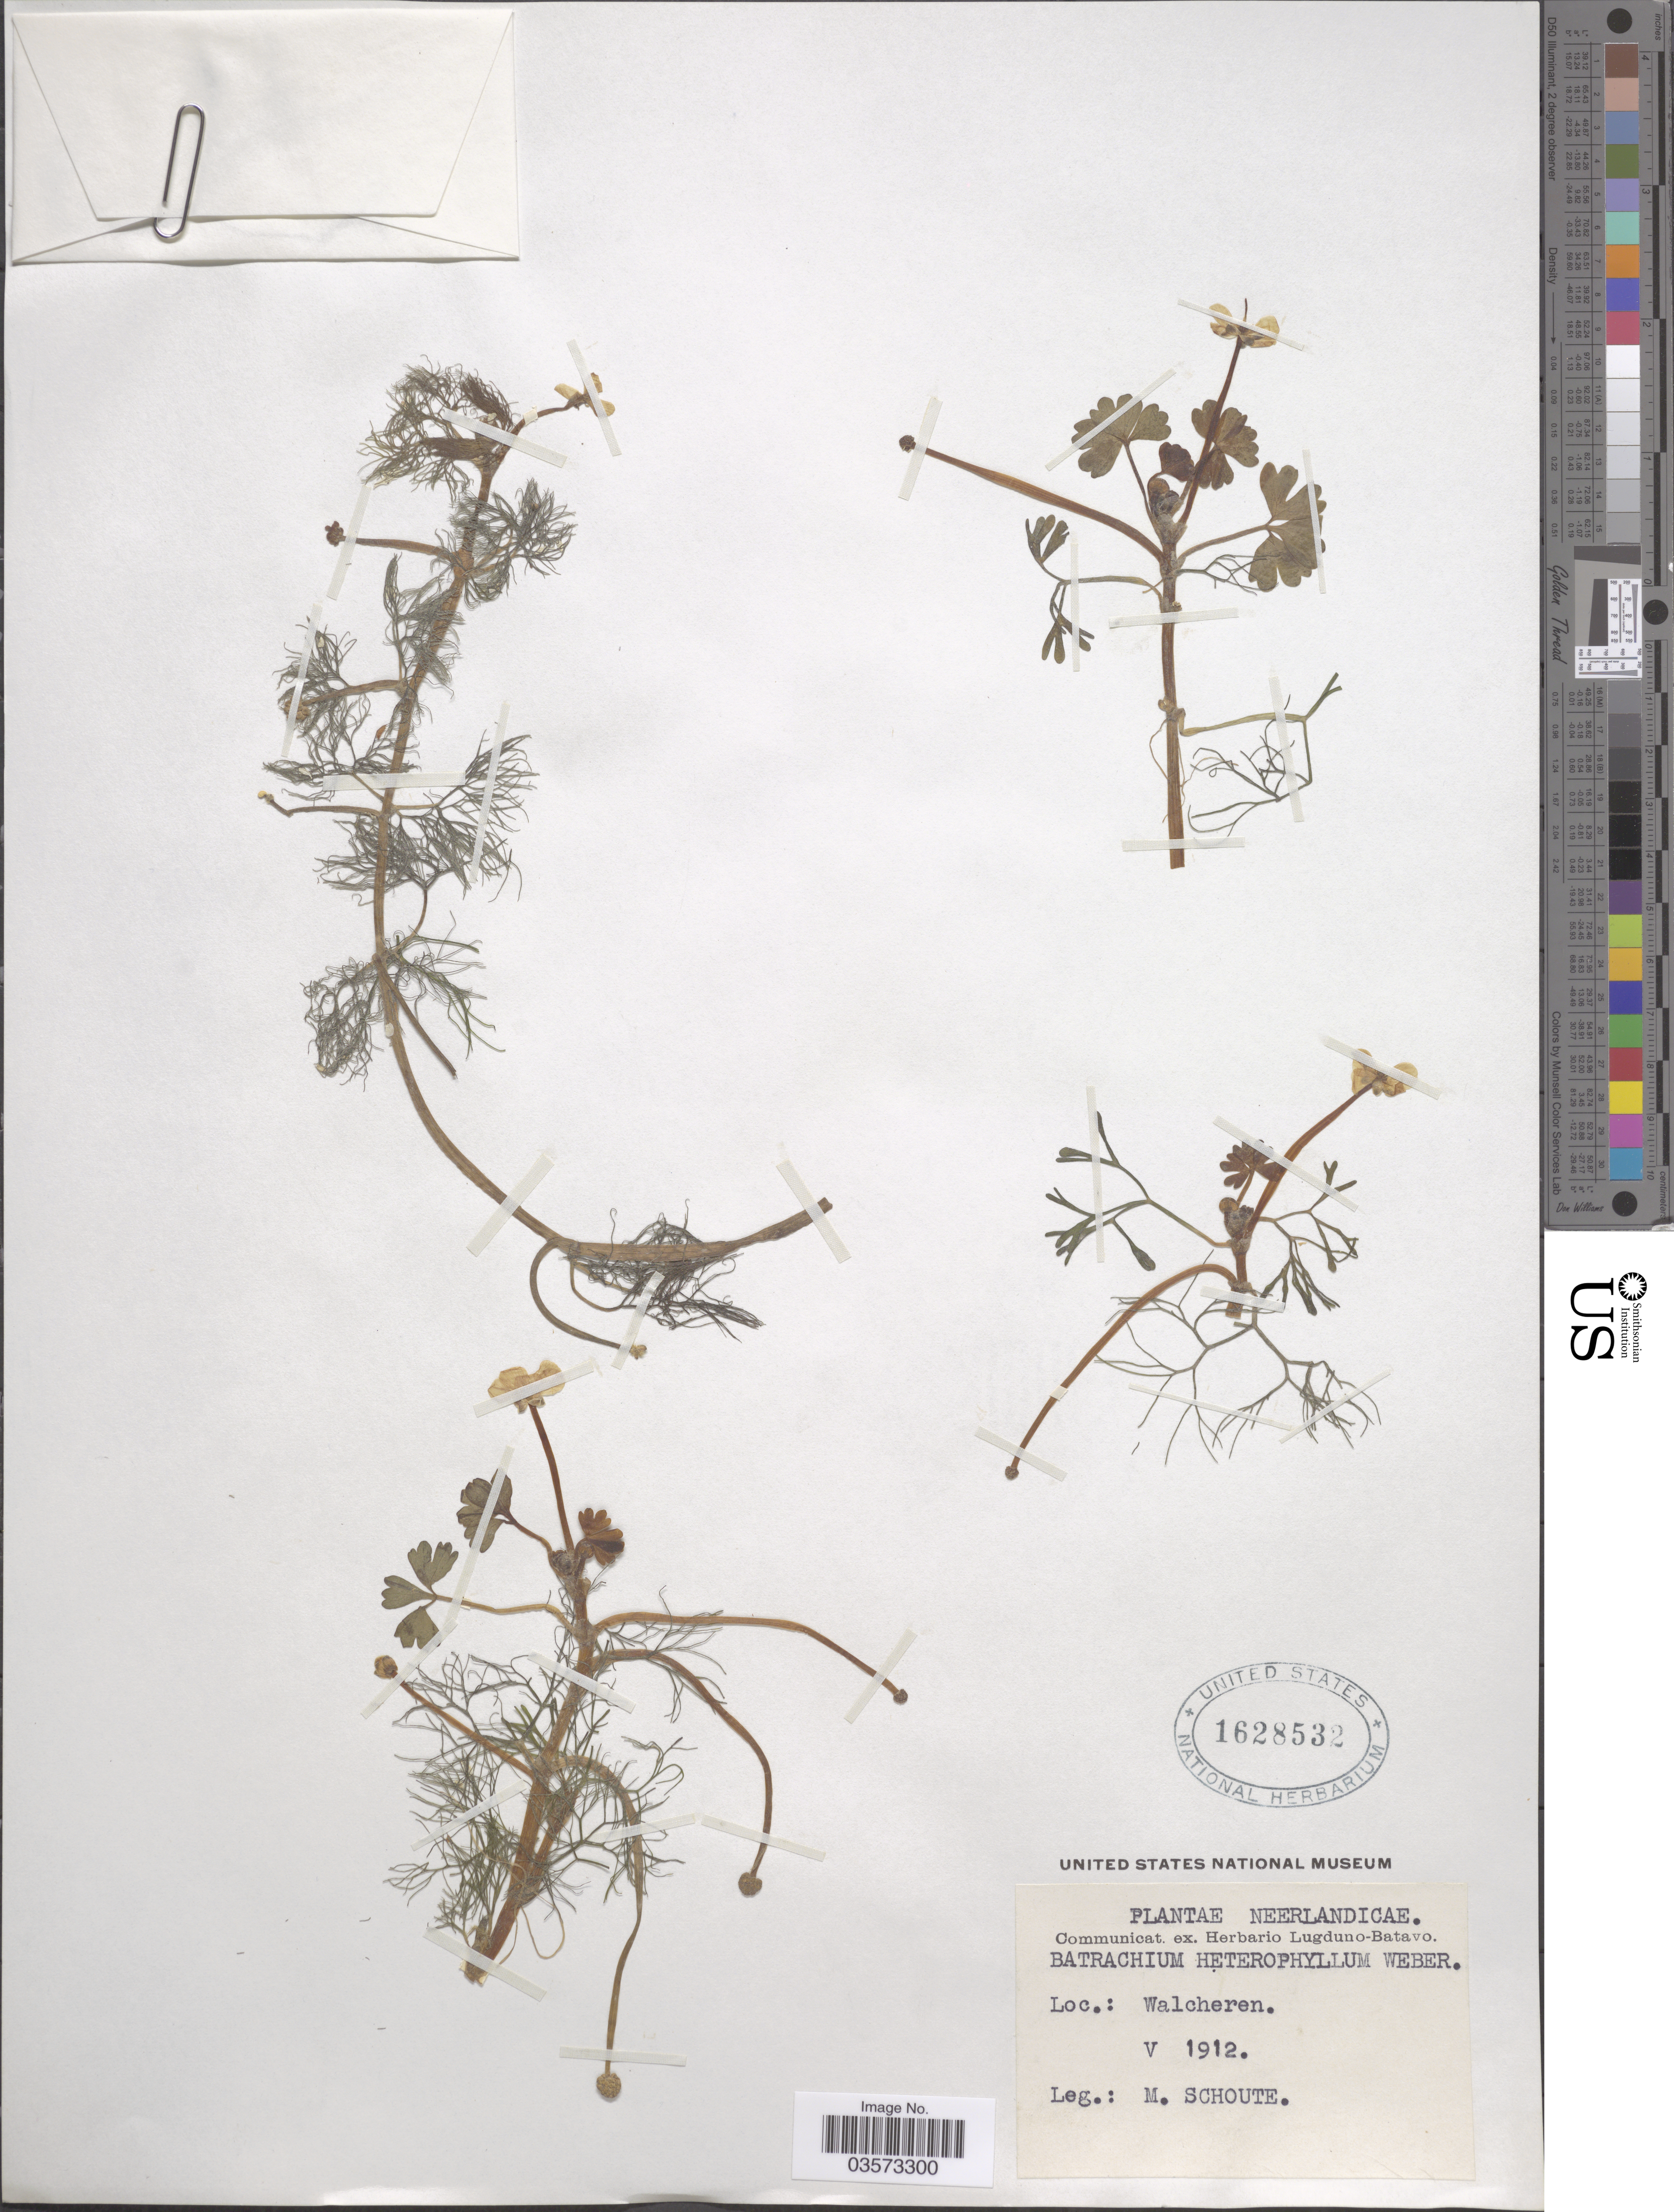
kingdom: Plantae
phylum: Tracheophyta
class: Magnoliopsida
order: Ranunculales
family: Ranunculaceae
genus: Ranunculus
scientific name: Ranunculus aquatilis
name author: L.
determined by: Strong, Mark T., (BOT), Smithsonian Institution - National Museum of Natural History (UNITED STATES)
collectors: M. Schoute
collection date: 1912-05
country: Netherlands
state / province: Zeeland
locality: Neerlandicae. Walcheren.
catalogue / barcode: US 1628532